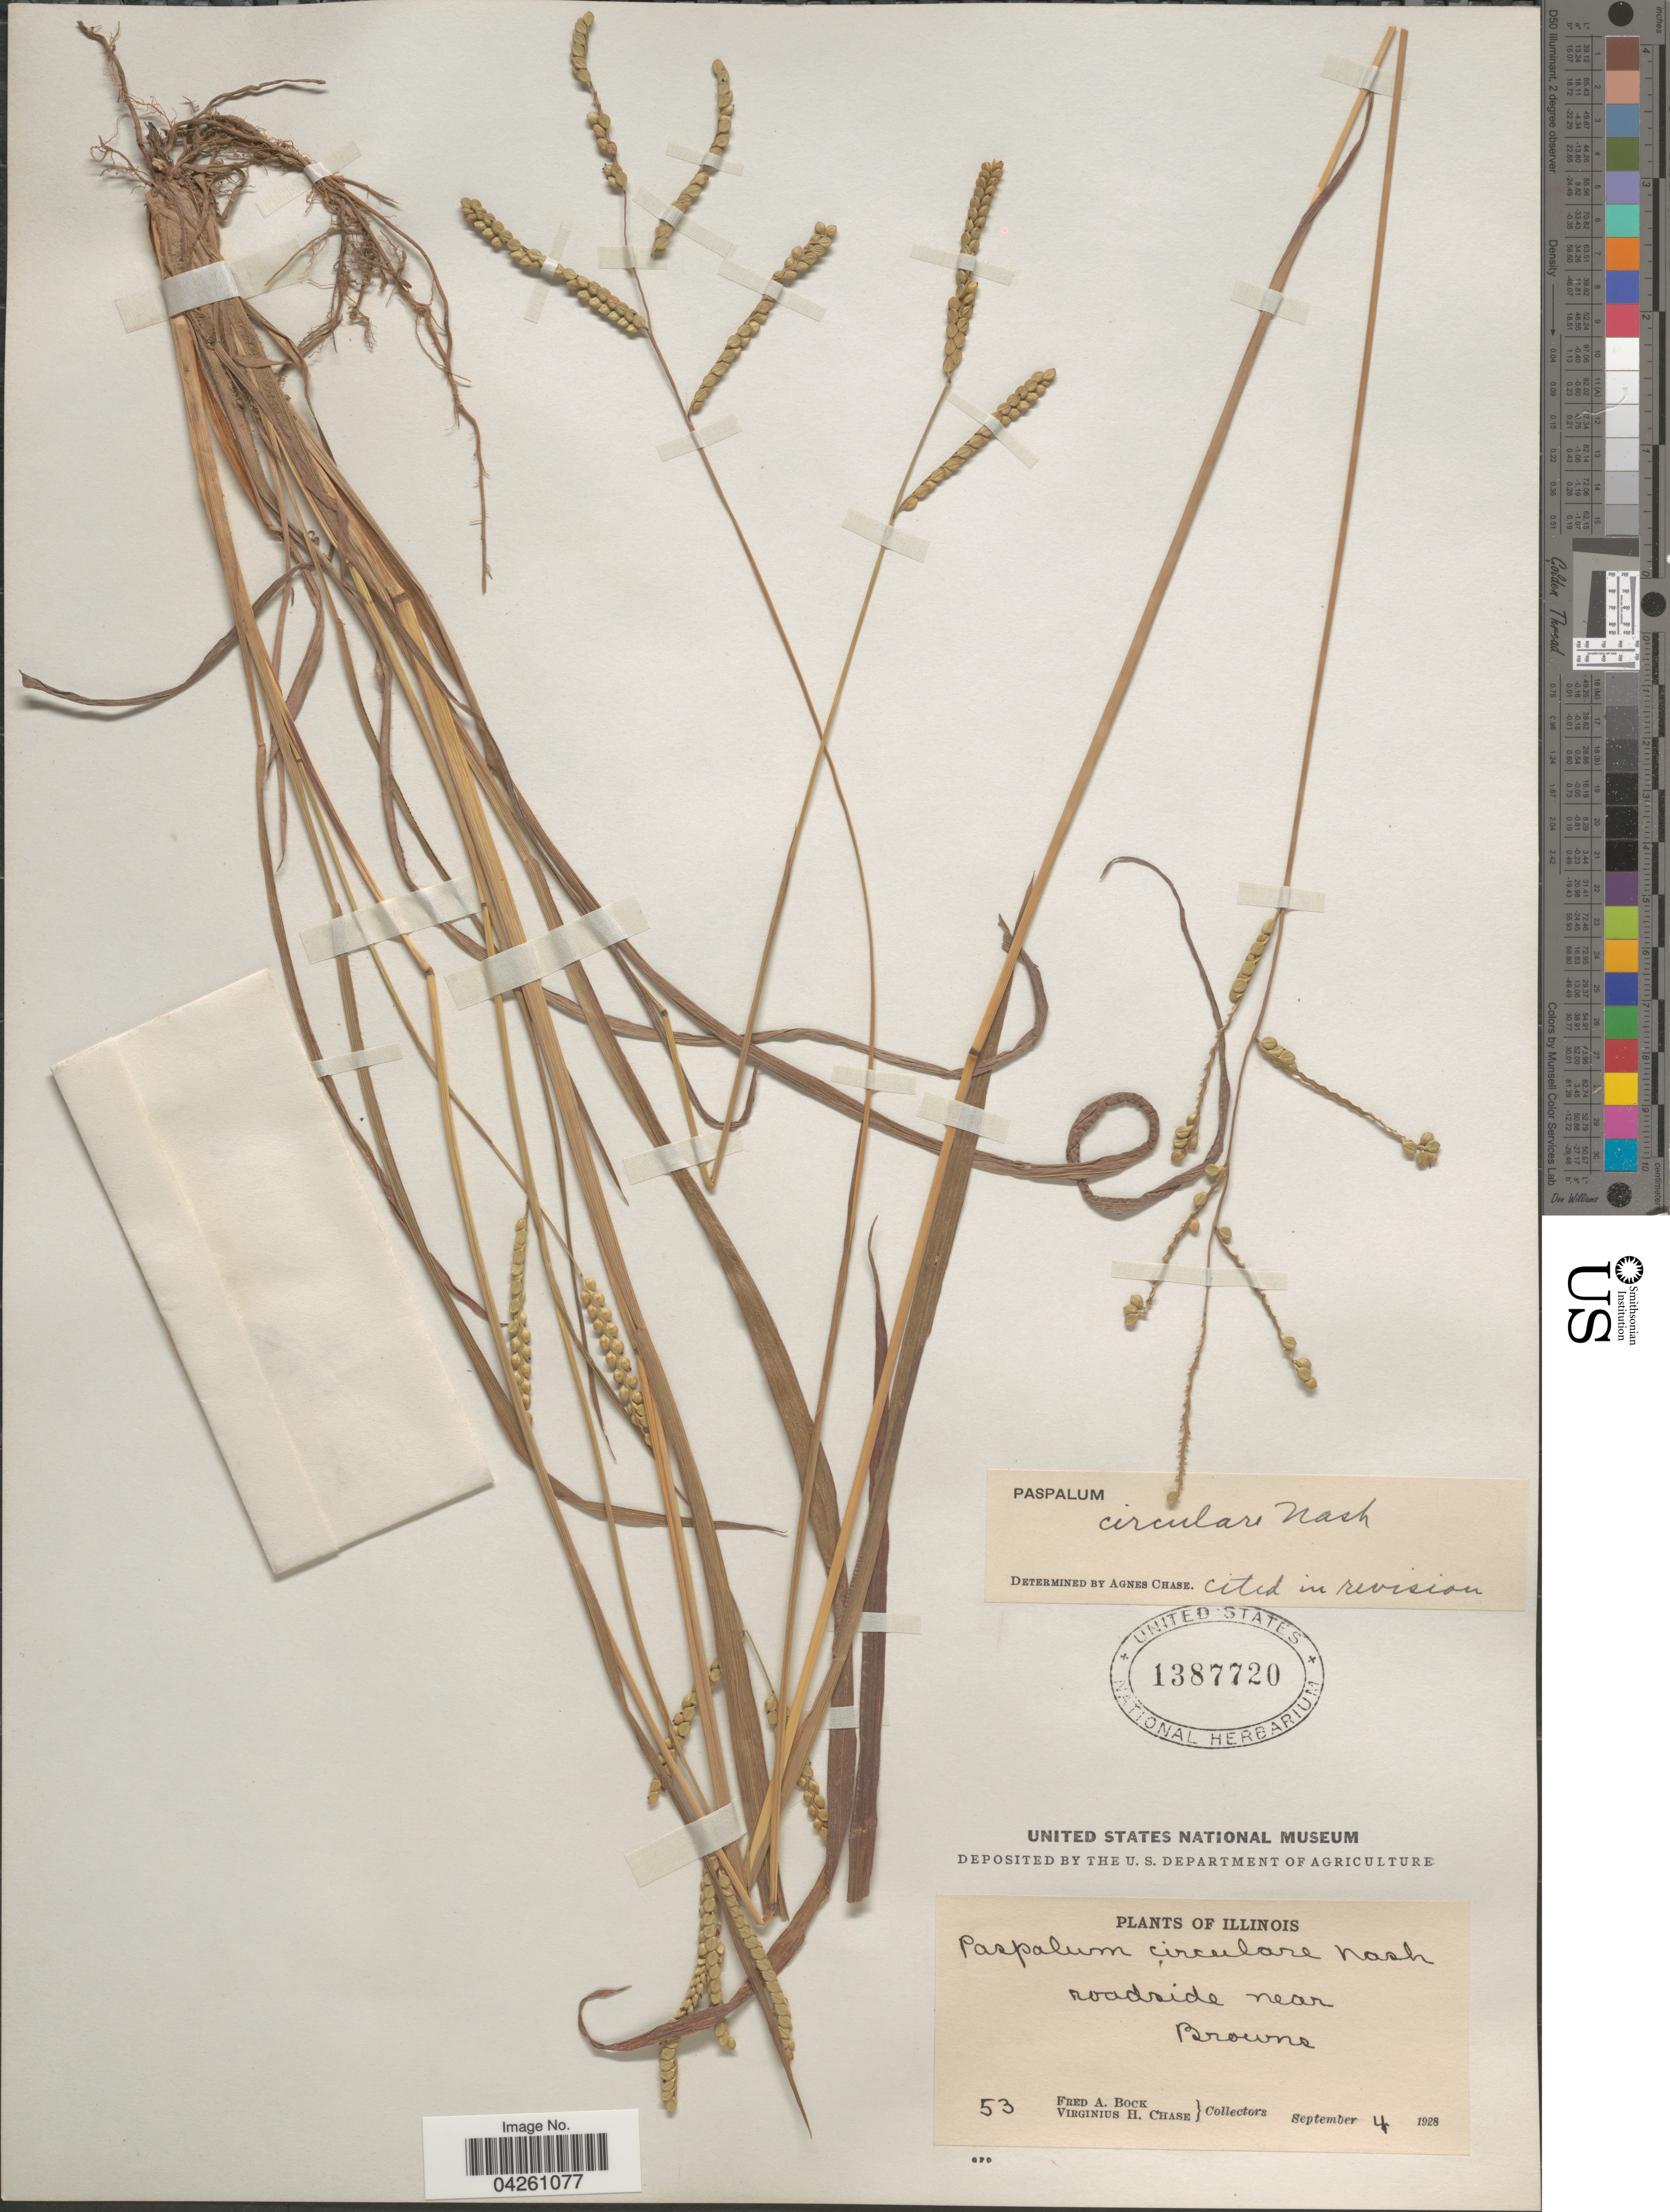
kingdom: Plantae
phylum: Tracheophyta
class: Liliopsida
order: Poales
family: Poaceae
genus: Paspalum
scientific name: Paspalum circulare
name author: Nash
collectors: F. Bock & V. H. Chase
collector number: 53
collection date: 1928-09-04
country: United States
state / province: Illinois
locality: Roadside near Browns.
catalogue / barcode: US 1387720